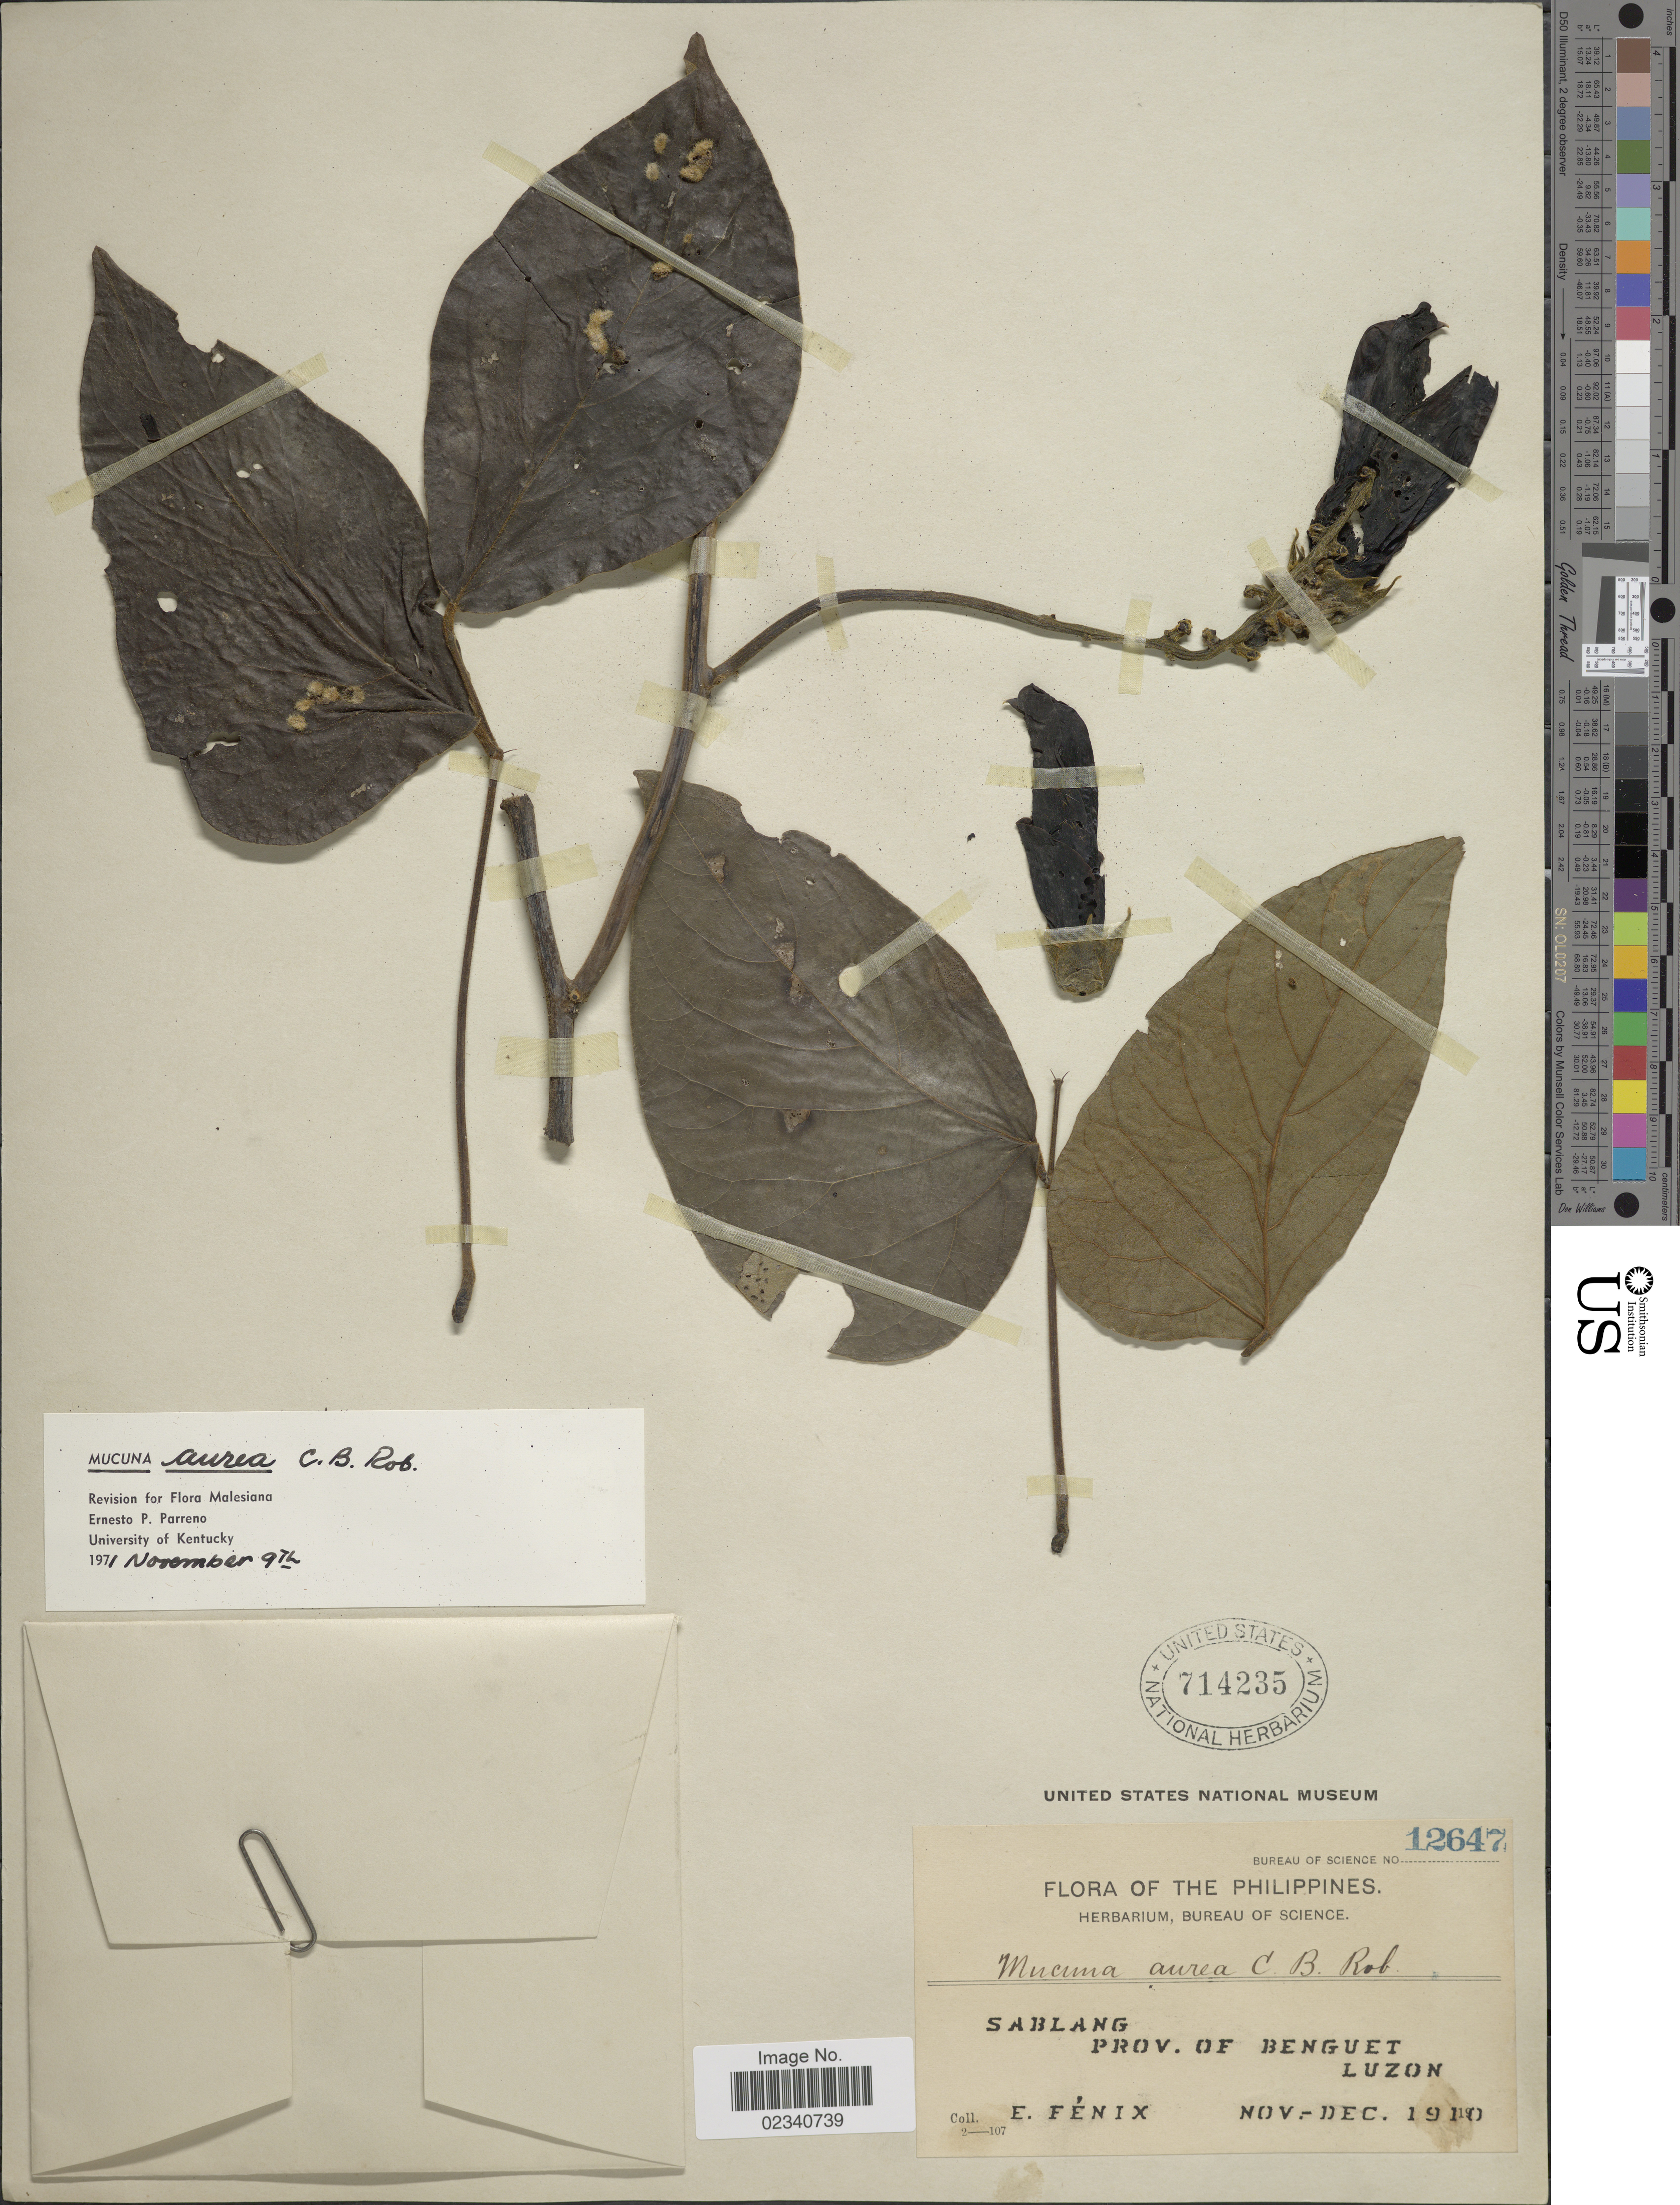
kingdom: Plantae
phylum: Tracheophyta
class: Magnoliopsida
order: Fabales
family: Fabaceae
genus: Mucuna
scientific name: Mucuna aurea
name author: C.B. Rob.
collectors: E. Fénix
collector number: Bureau of Science 12647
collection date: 1910-11/1910-12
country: Philippines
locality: Sablang, Prov. of Benguet, Luzon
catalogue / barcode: US 714235